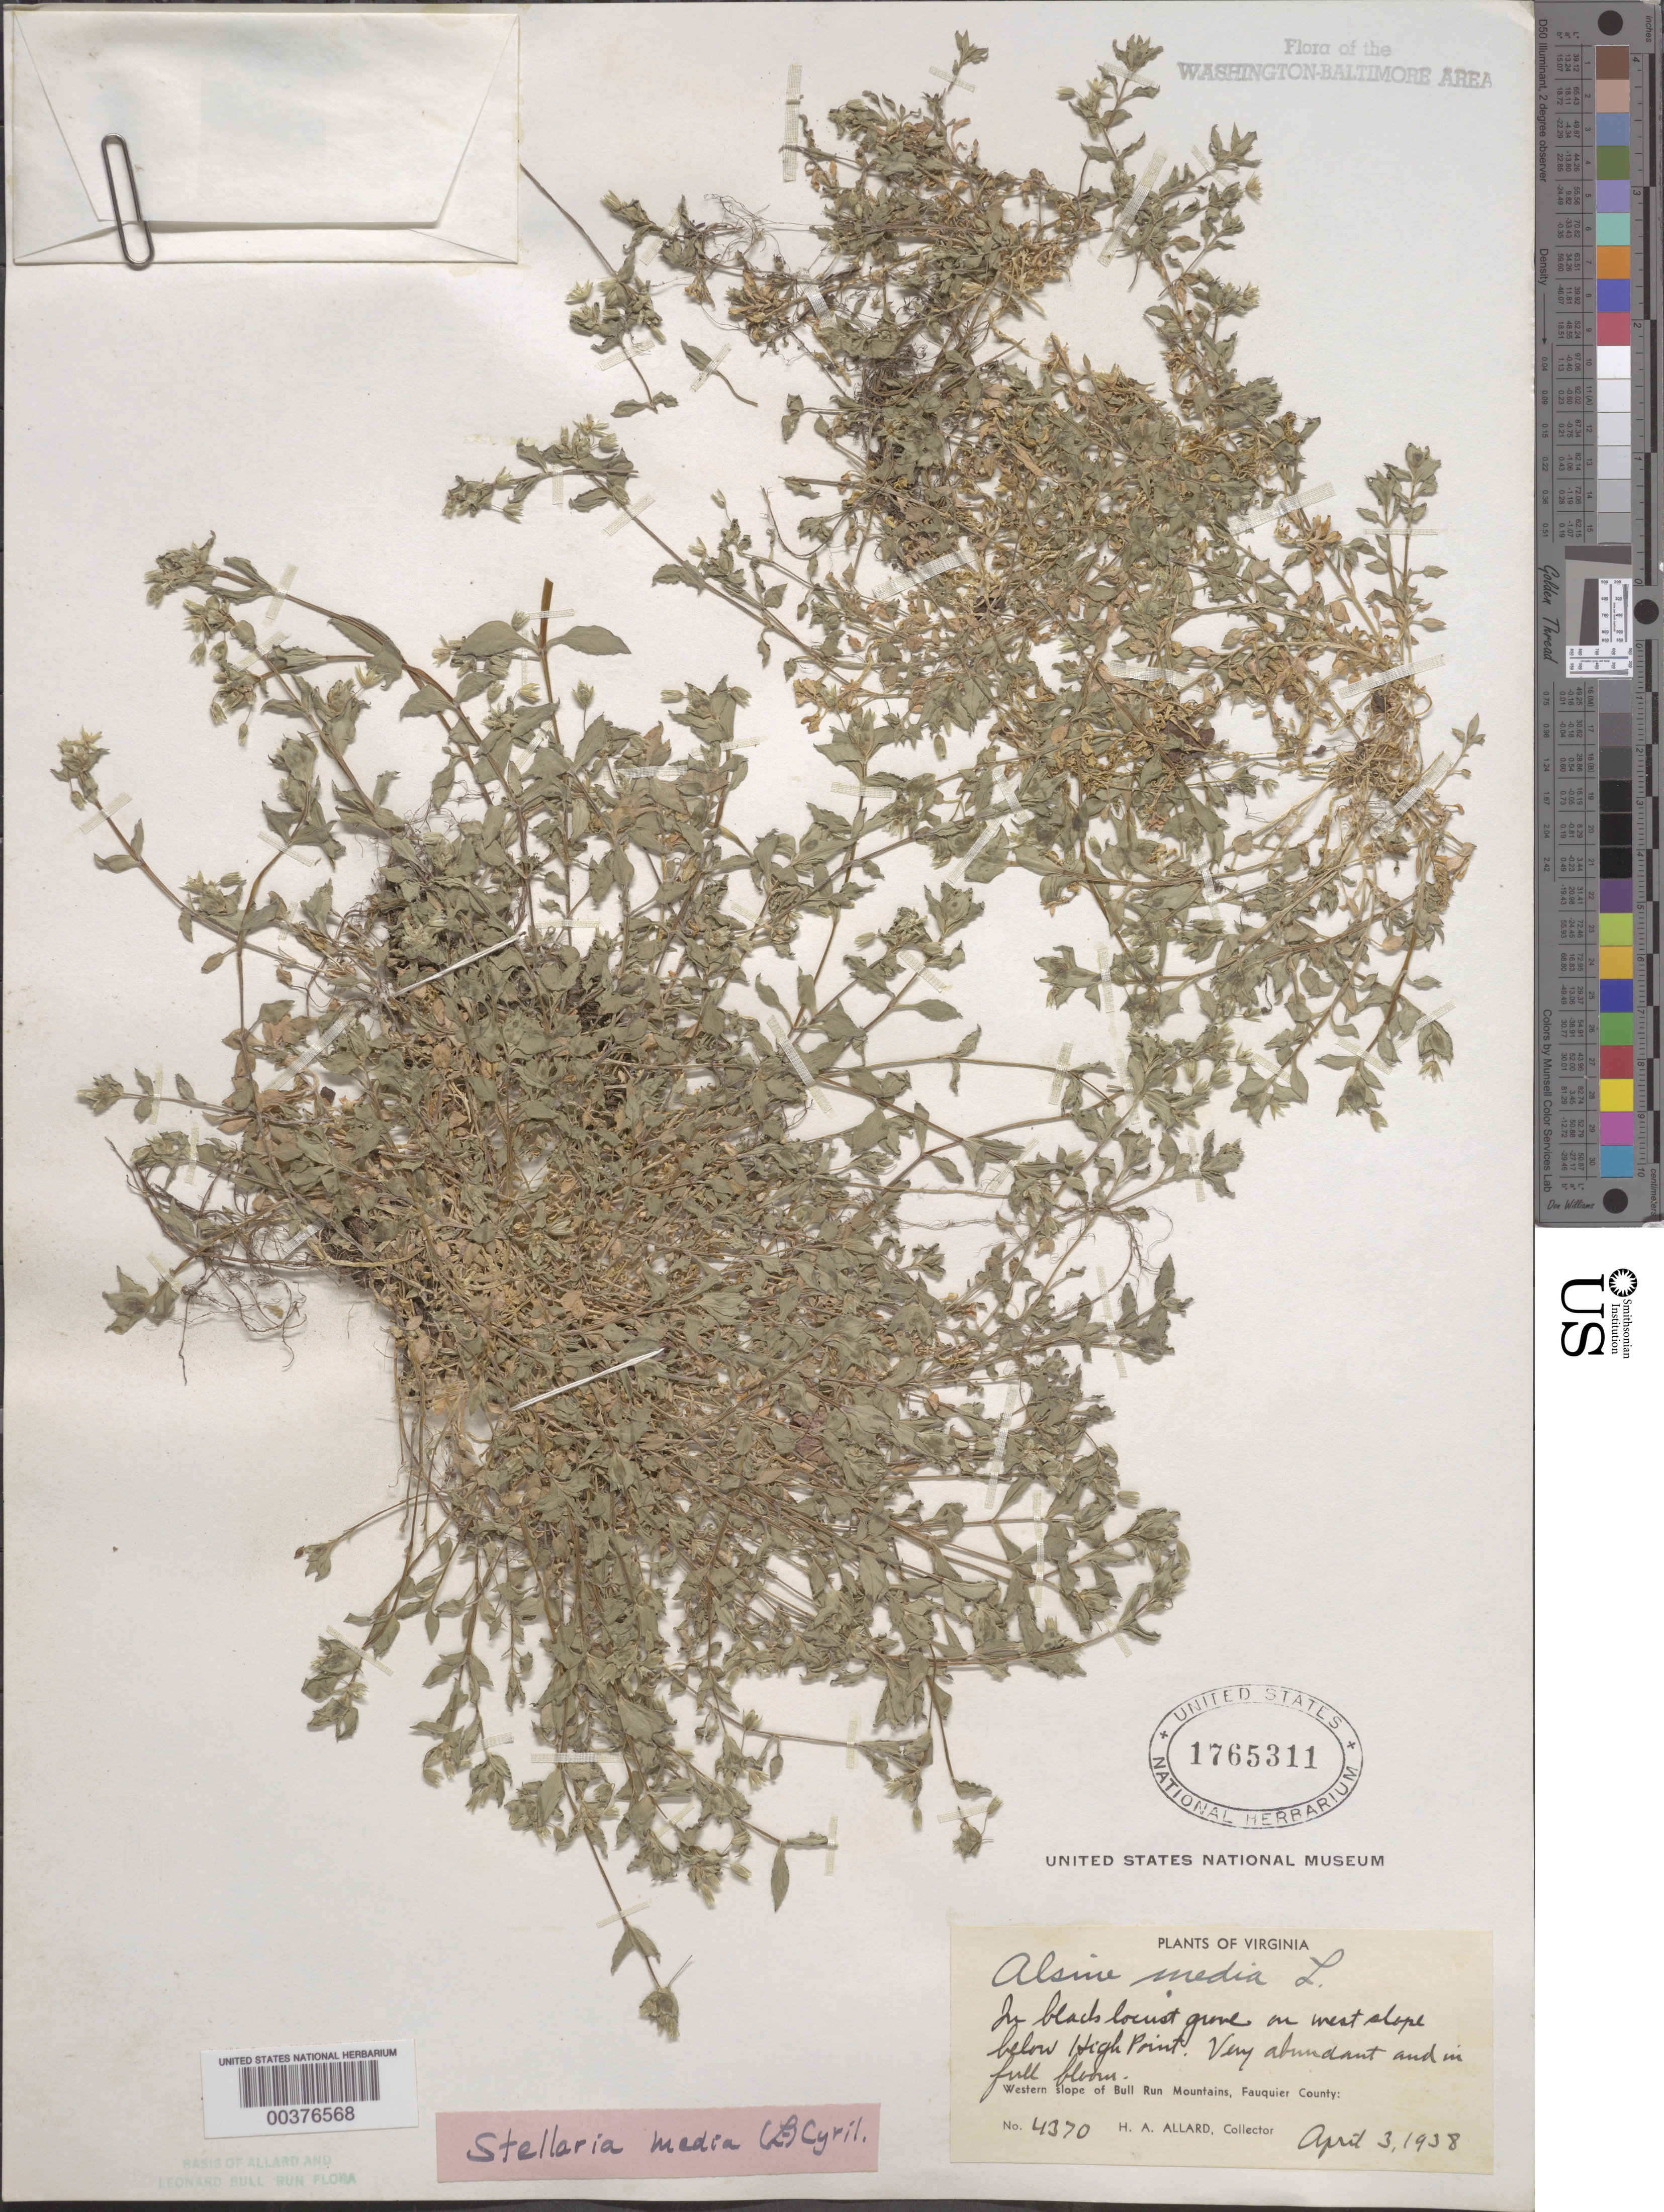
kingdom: Plantae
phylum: Tracheophyta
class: Magnoliopsida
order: Caryophyllales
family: Caryophyllaceae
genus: Stellaria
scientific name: Stellaria media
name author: (L.) Vill.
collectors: H. A. Allard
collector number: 4370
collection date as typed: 03 Apr 1938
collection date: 1938-04-03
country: United States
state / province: Virginia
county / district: Fauquier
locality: Below High Point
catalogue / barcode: US 1765311